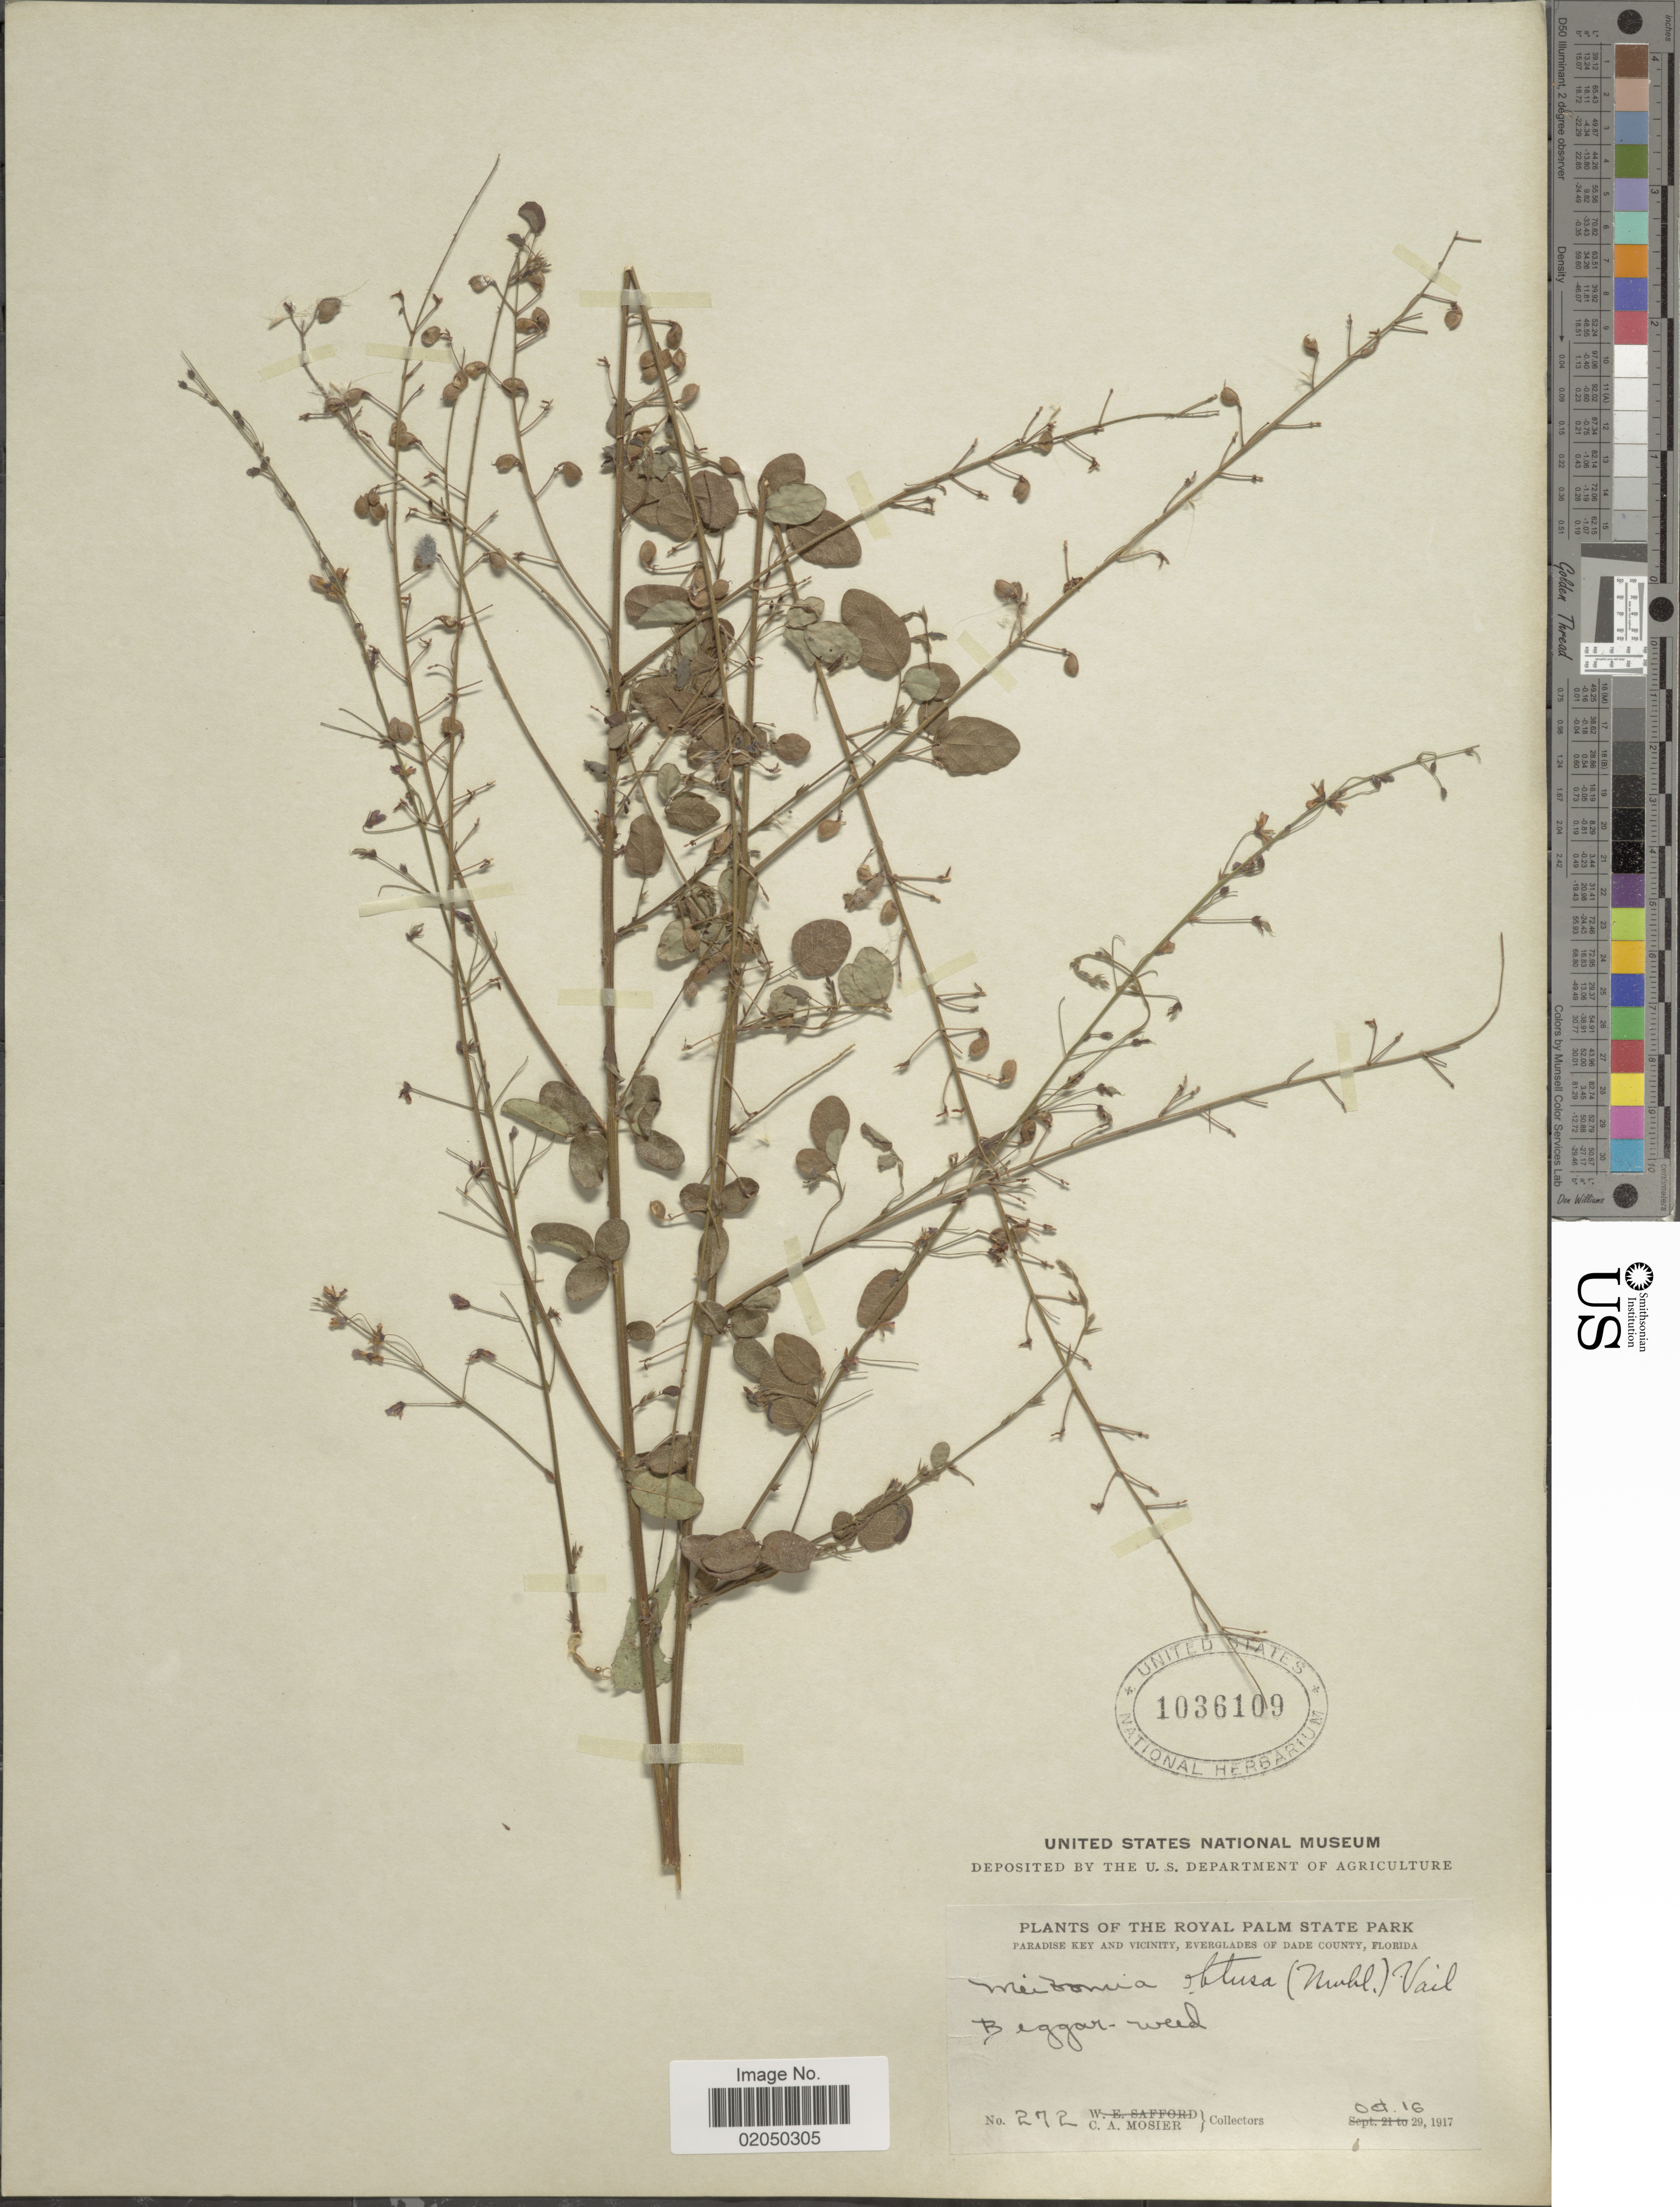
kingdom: Plantae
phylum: Tracheophyta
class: Magnoliopsida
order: Fabales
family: Fabaceae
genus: Desmodium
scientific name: Desmodium ciliare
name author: (Muhl. ex Willd.) DC.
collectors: C. A. Mosier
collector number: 272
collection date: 1917-10-16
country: United States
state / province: Florida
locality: Royal Palm State Park, Paradise Key and vicinity, Everglades of Dade county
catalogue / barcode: US 1036109